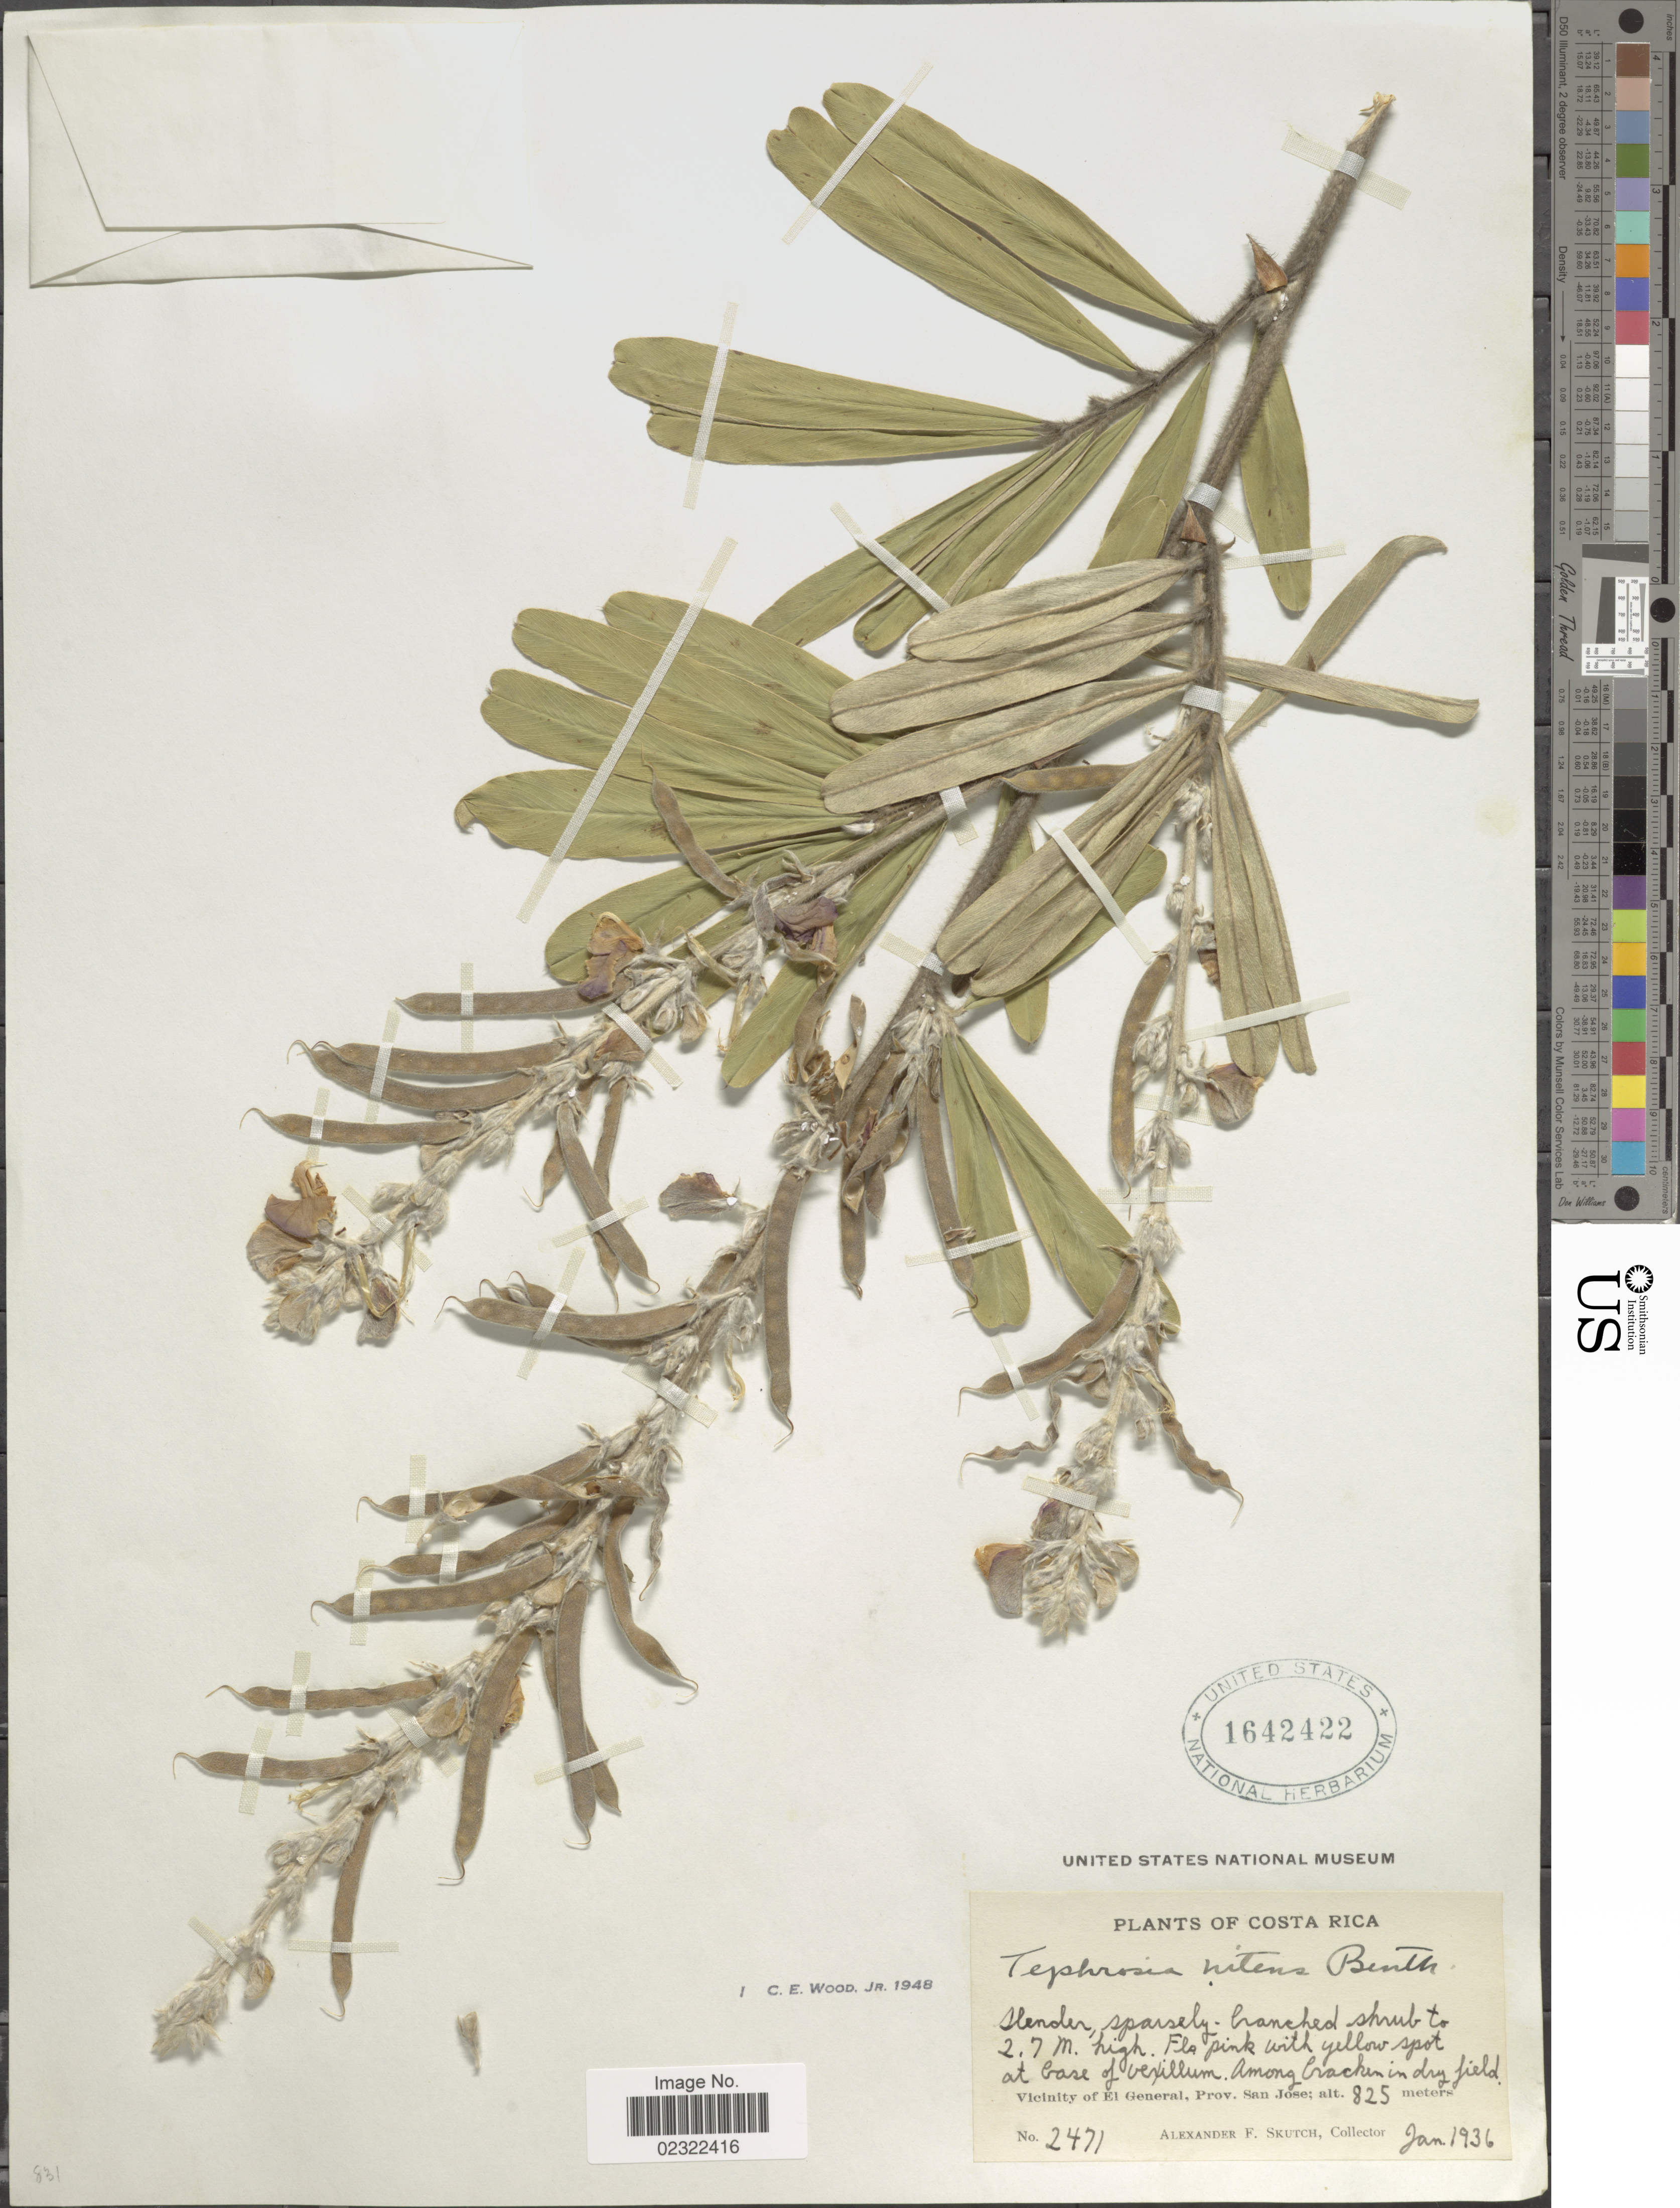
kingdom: Plantae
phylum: Tracheophyta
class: Magnoliopsida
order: Fabales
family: Fabaceae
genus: Tephrosia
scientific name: Tephrosia nitens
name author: Benth.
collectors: A. F. Skutch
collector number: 2471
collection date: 1936-01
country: Costa Rica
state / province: San José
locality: vicinity of El General, prov. San José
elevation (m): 825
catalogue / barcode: US 1642422